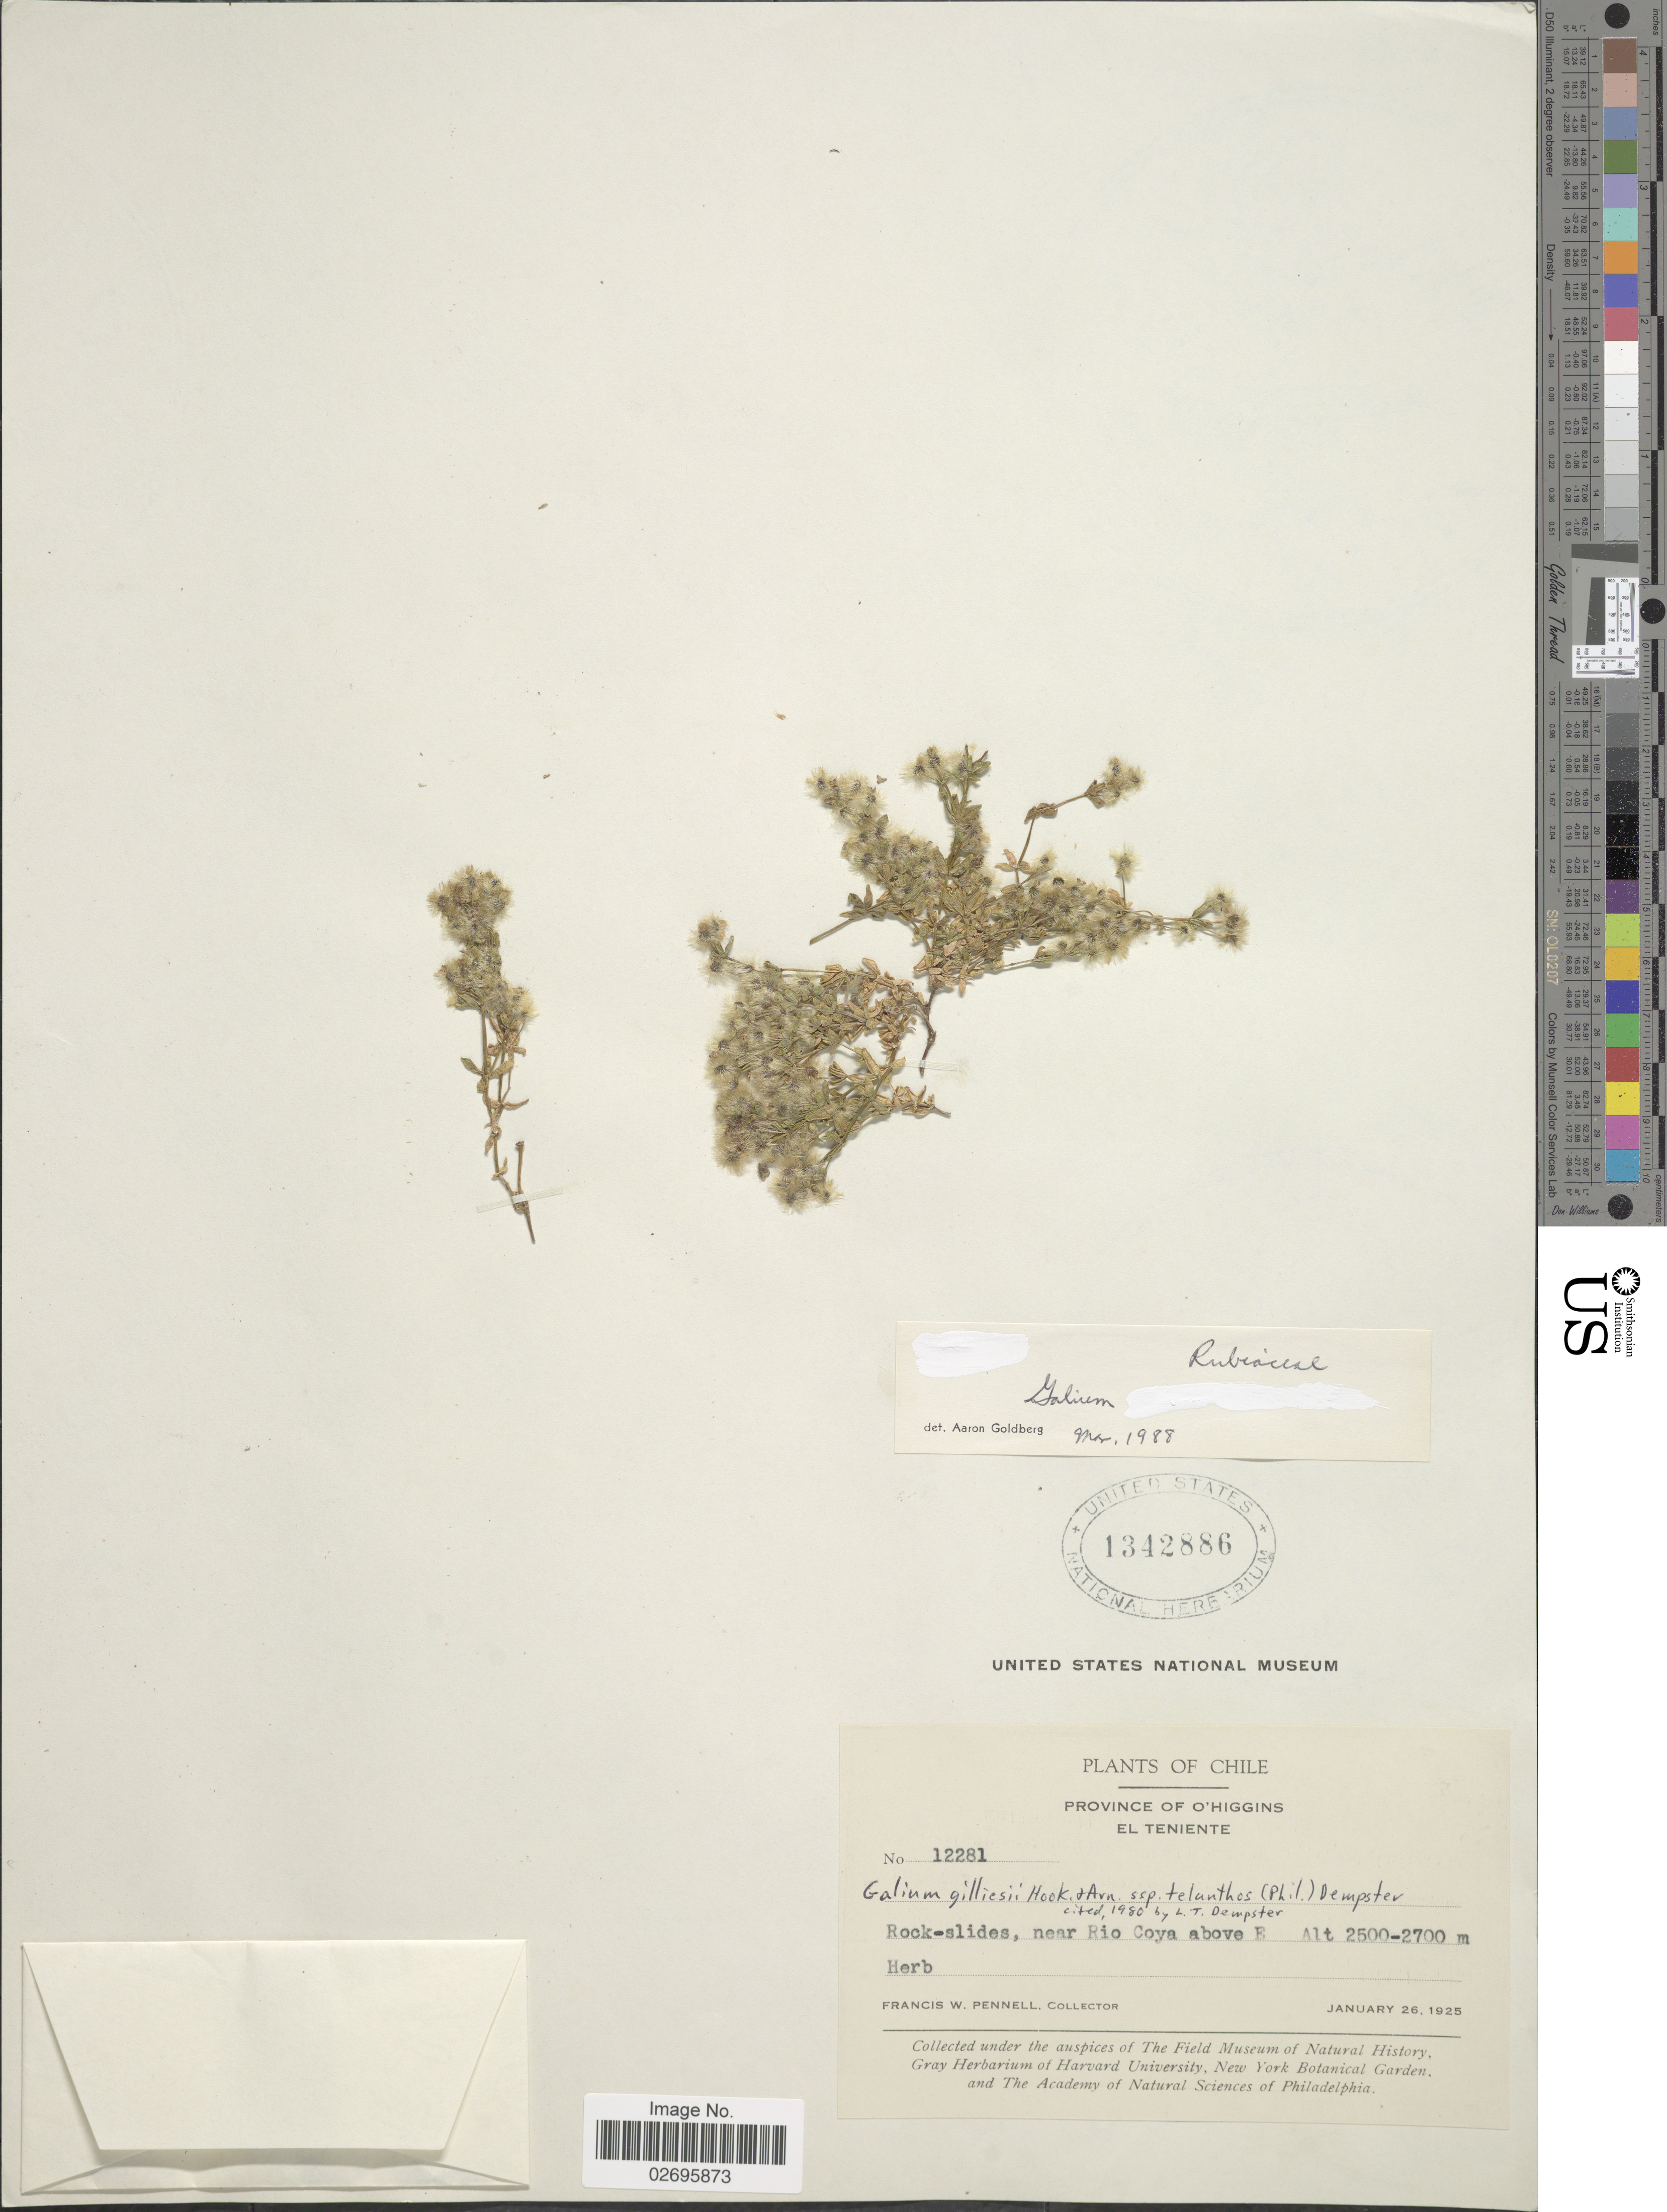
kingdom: Plantae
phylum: Tracheophyta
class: Magnoliopsida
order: Gentianales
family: Rubiaceae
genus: Galium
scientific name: Galium gilliesii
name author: Hook. & Arn.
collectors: F. W. Pennell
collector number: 12281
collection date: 1925-01-26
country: Chile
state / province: O'Higgins (VI)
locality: Province of O'Higgins El Teniente, Rock-slides, near Rio Coya above E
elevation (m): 2500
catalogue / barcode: US 1342886